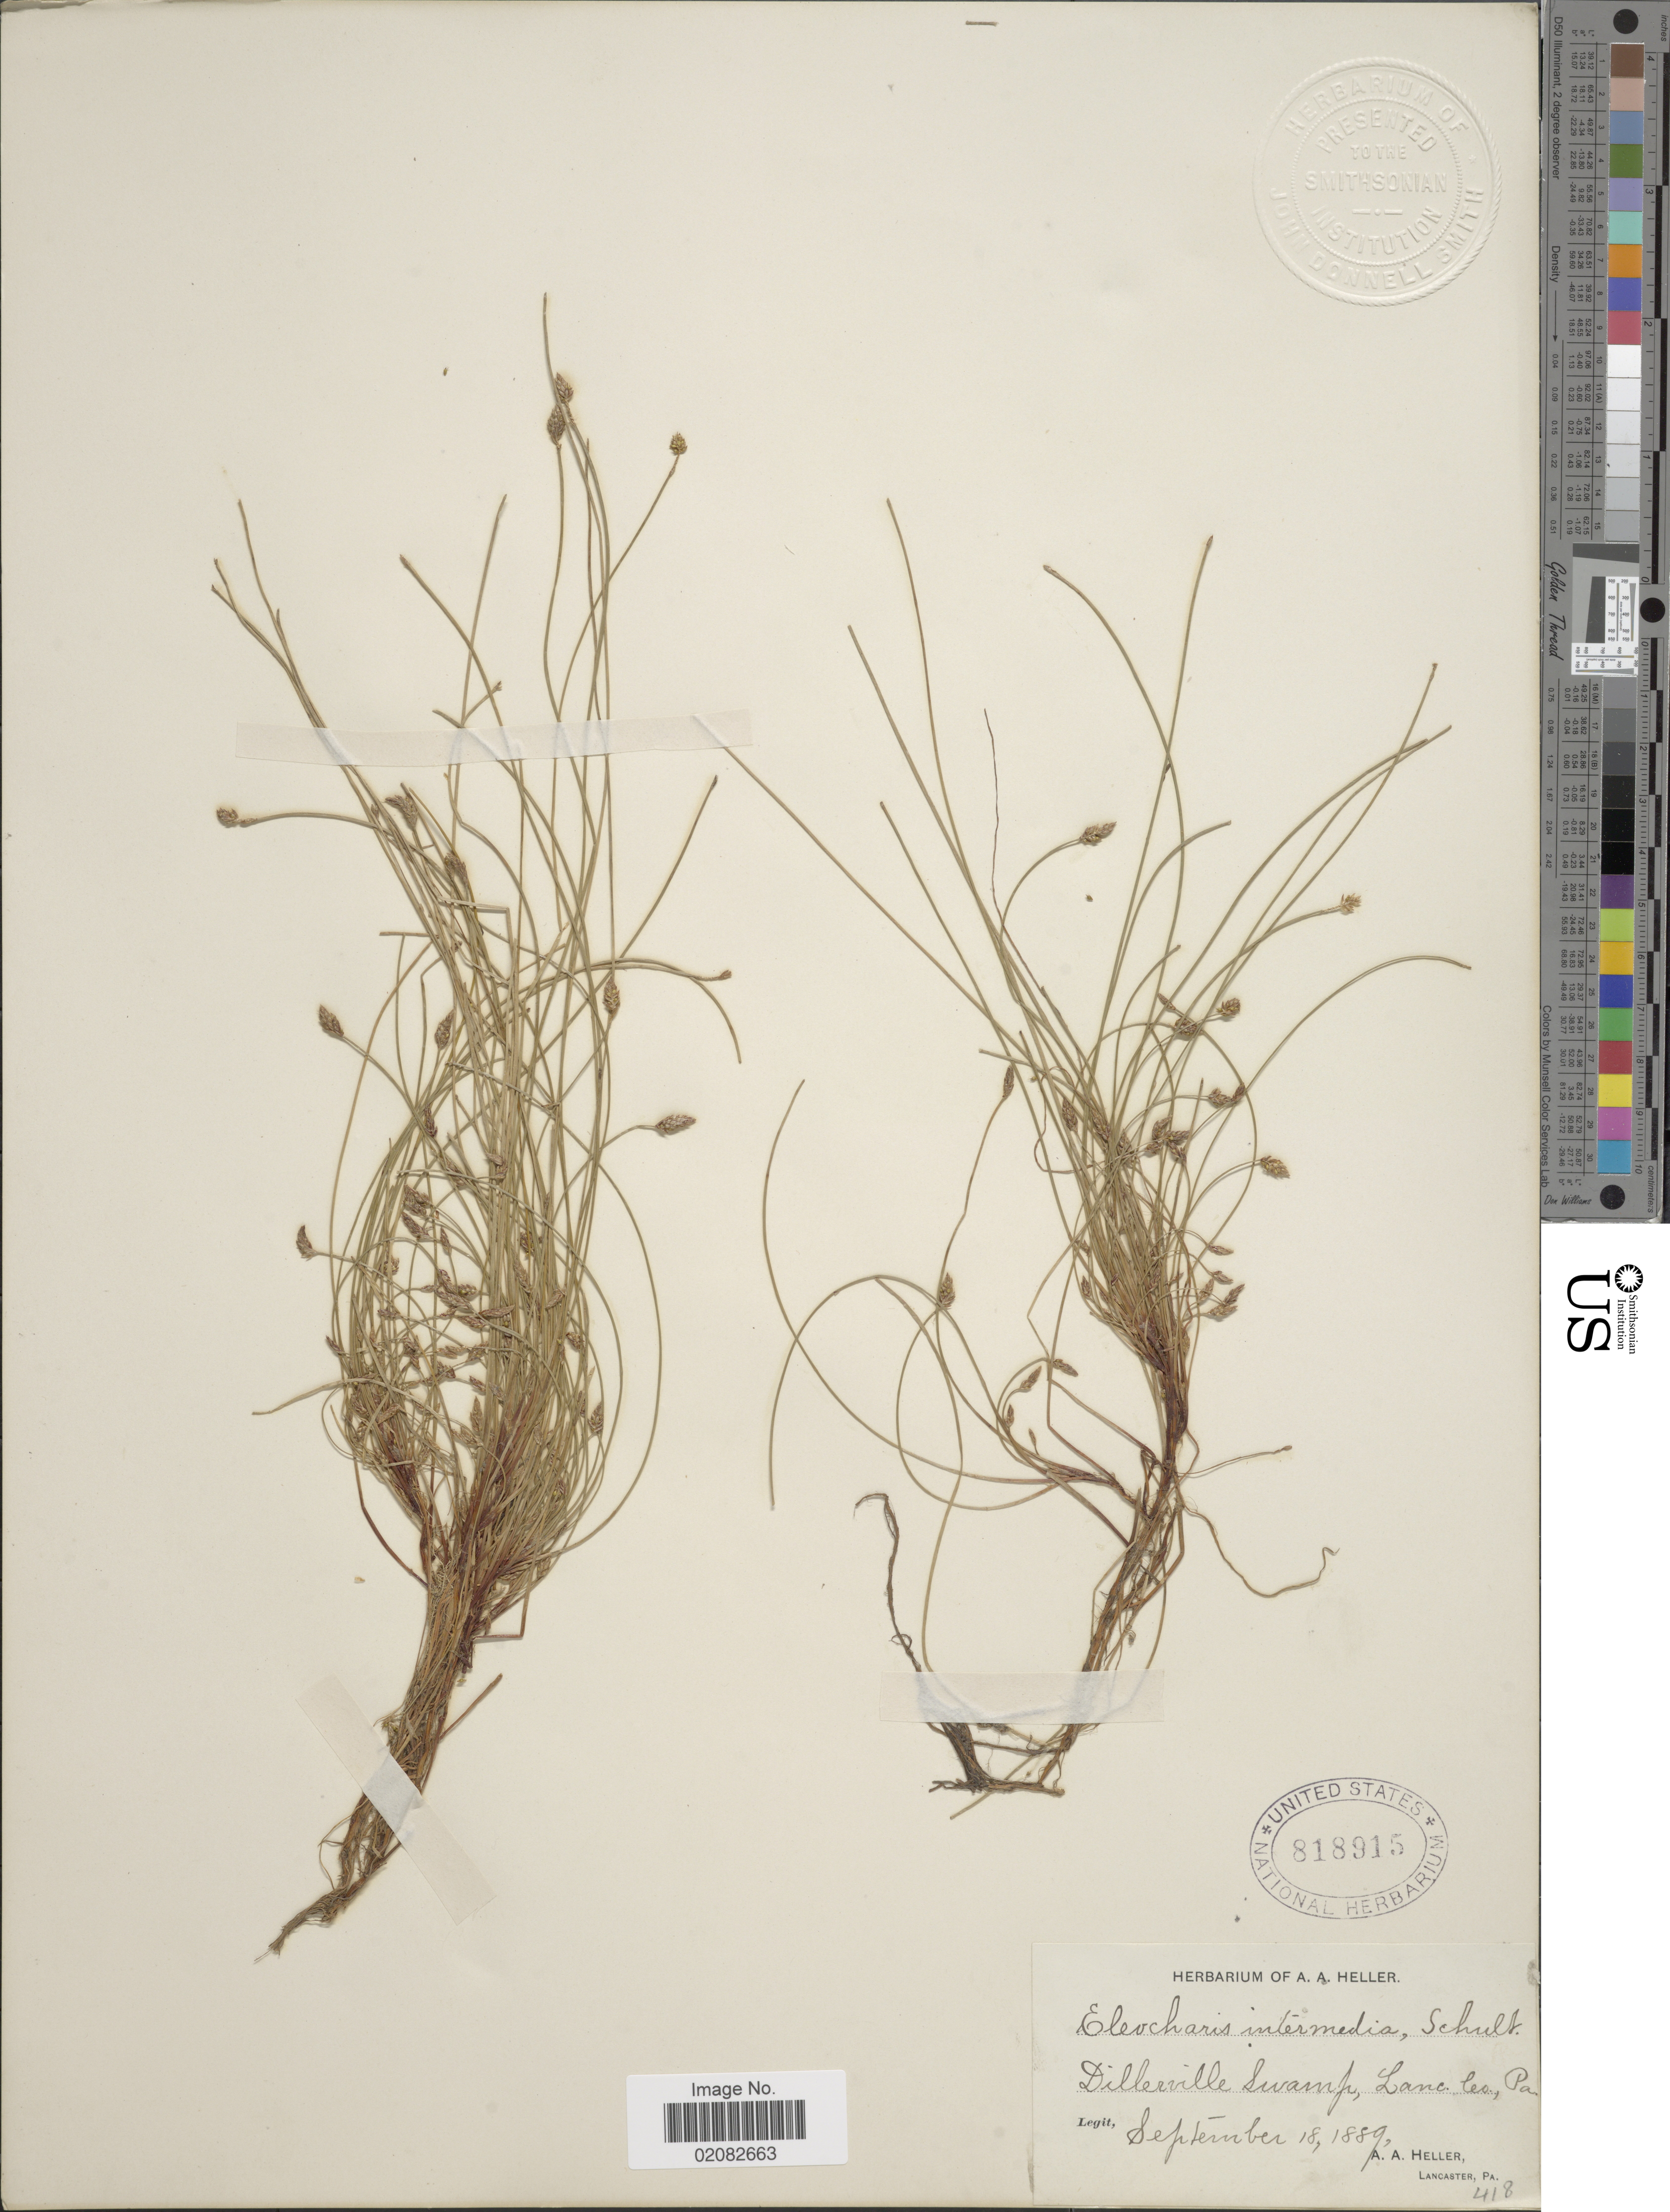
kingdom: Plantae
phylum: Tracheophyta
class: Liliopsida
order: Poales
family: Cyperaceae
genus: Eleocharis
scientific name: Eleocharis intermedia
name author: Schult.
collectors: A. A. Heller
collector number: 418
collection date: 1889-09-18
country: United States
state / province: Pennsylvania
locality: Dillerville Swamp, Lancaster Co.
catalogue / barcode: US 818915